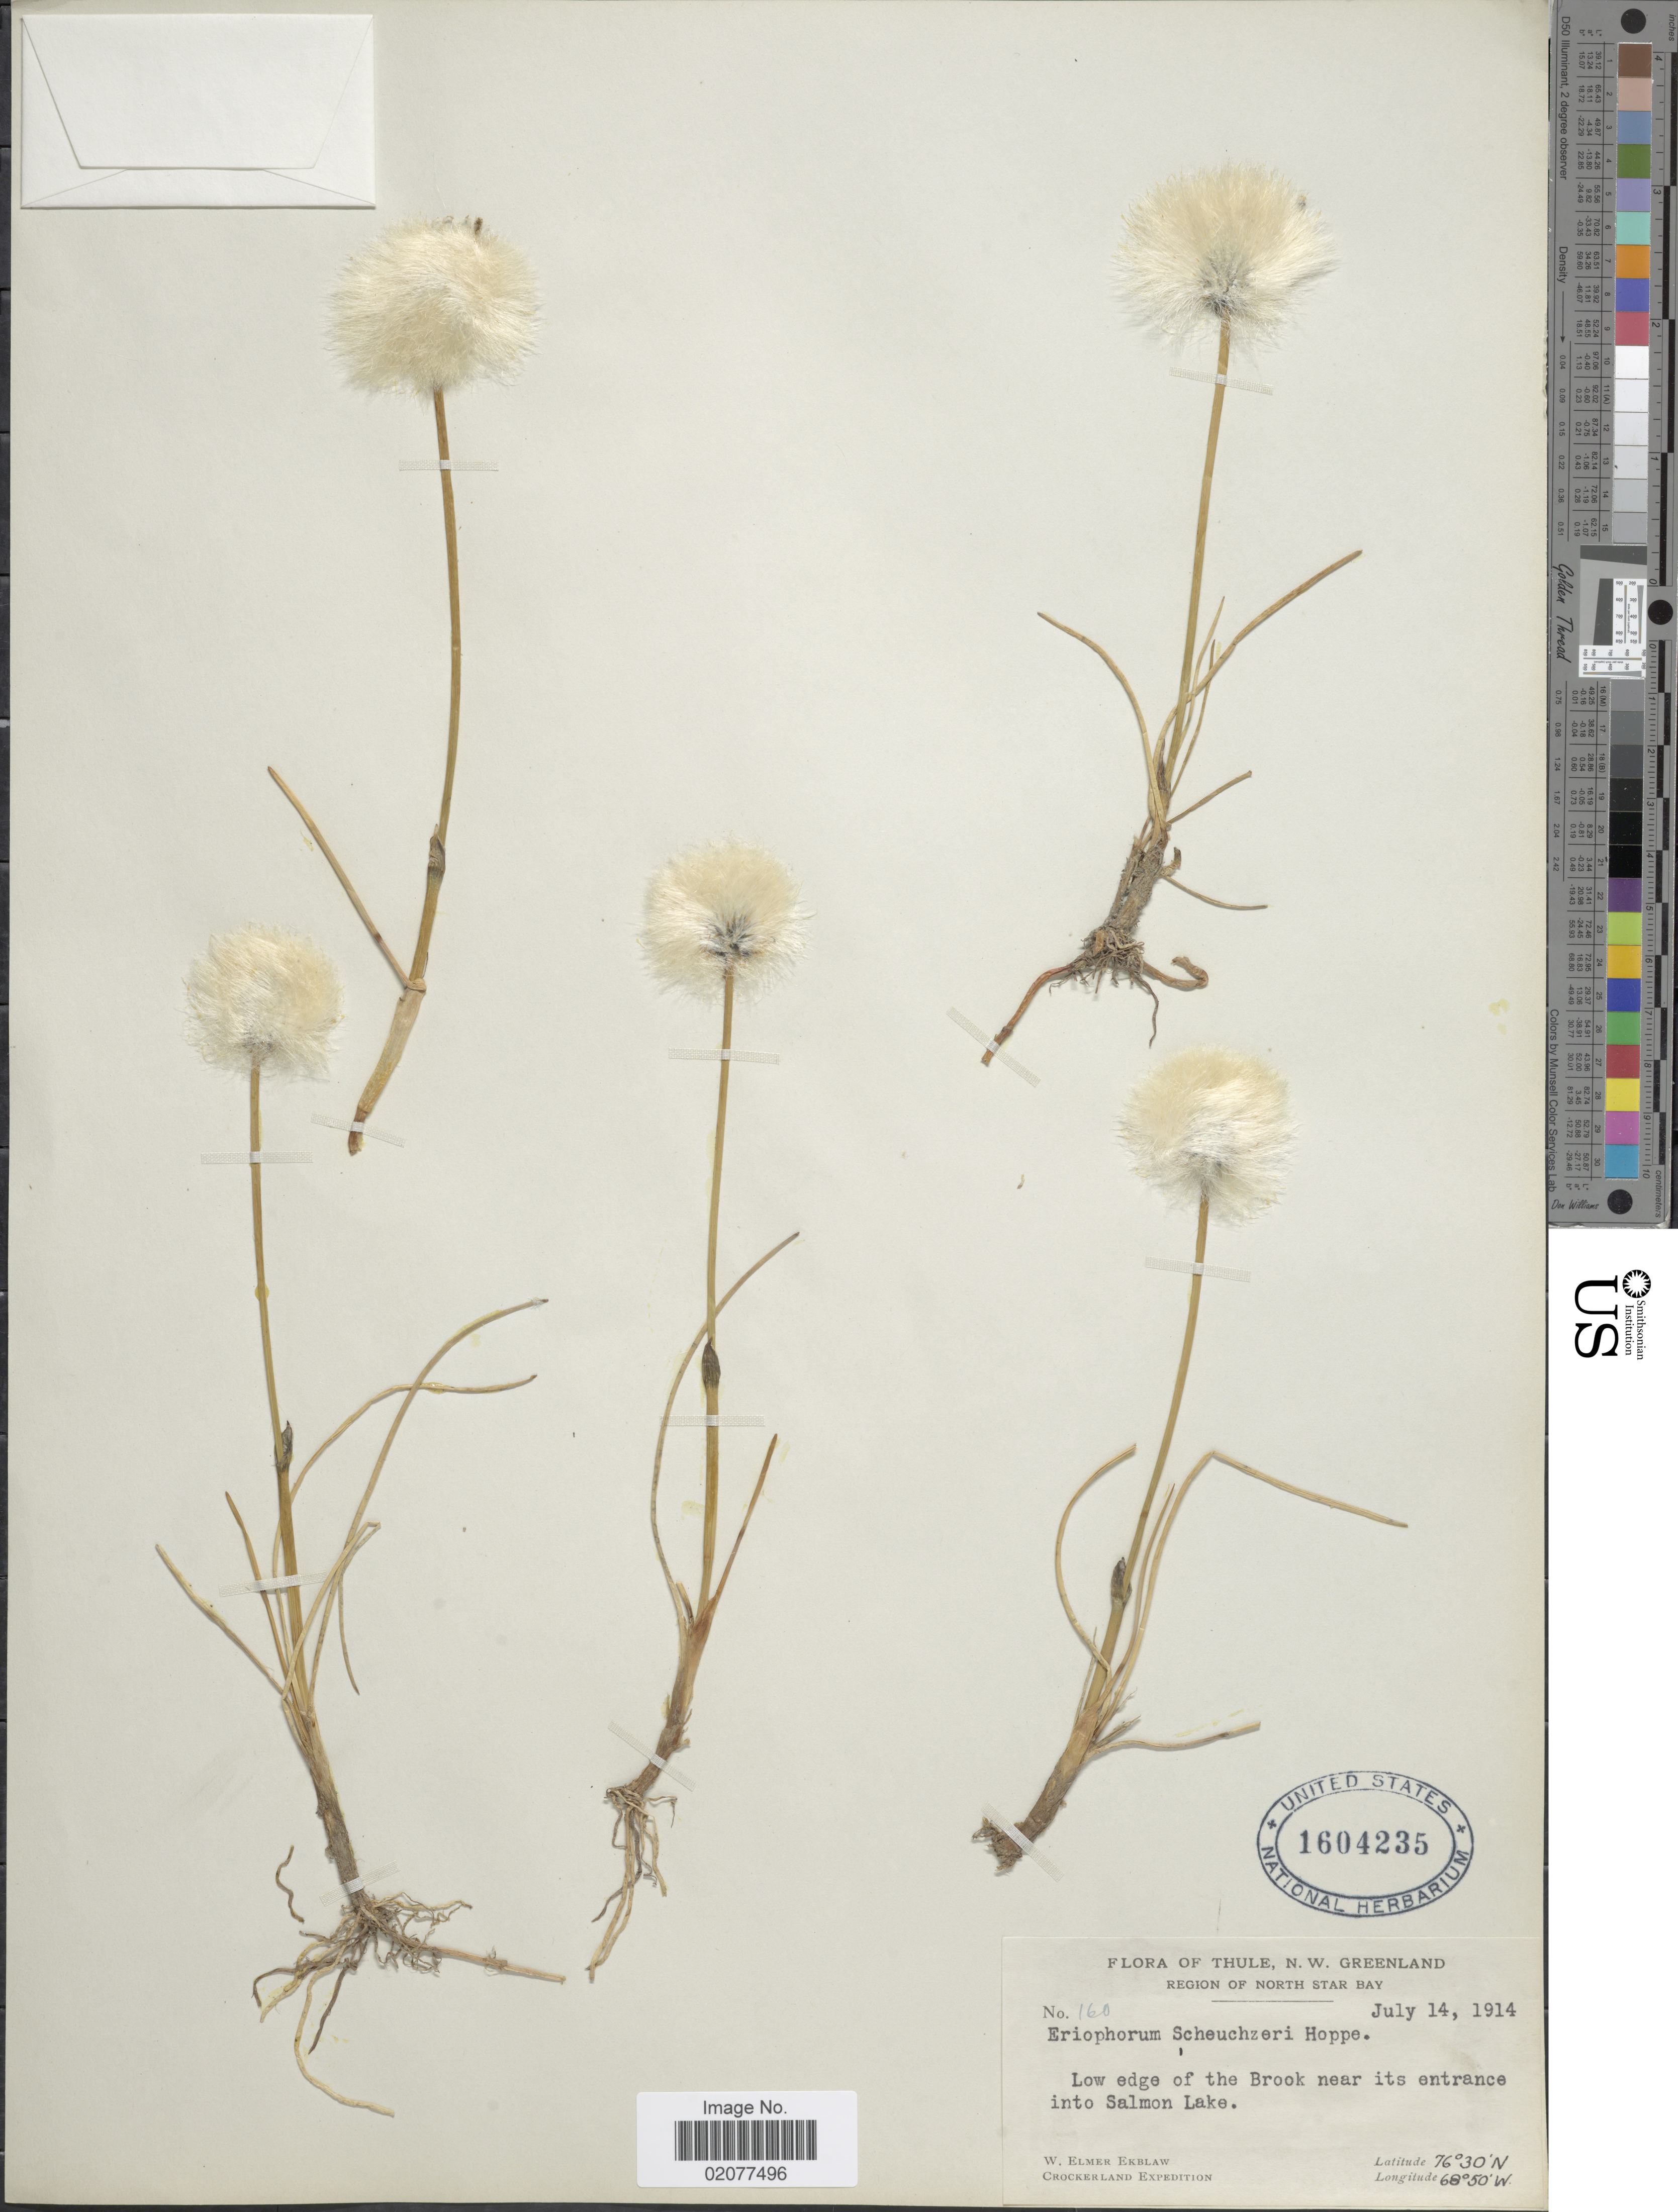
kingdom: Plantae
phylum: Tracheophyta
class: Liliopsida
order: Poales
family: Cyperaceae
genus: Eriophorum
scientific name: Eriophorum scheuchzeri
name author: Hoppe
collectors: W. Ekblaw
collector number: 160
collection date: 1914-07-14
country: Greenland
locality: Thule, N.W Greenland. Region of North Star Bay. Low edge of the Brook near its entrance into Salmon Lake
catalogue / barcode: US 1604235